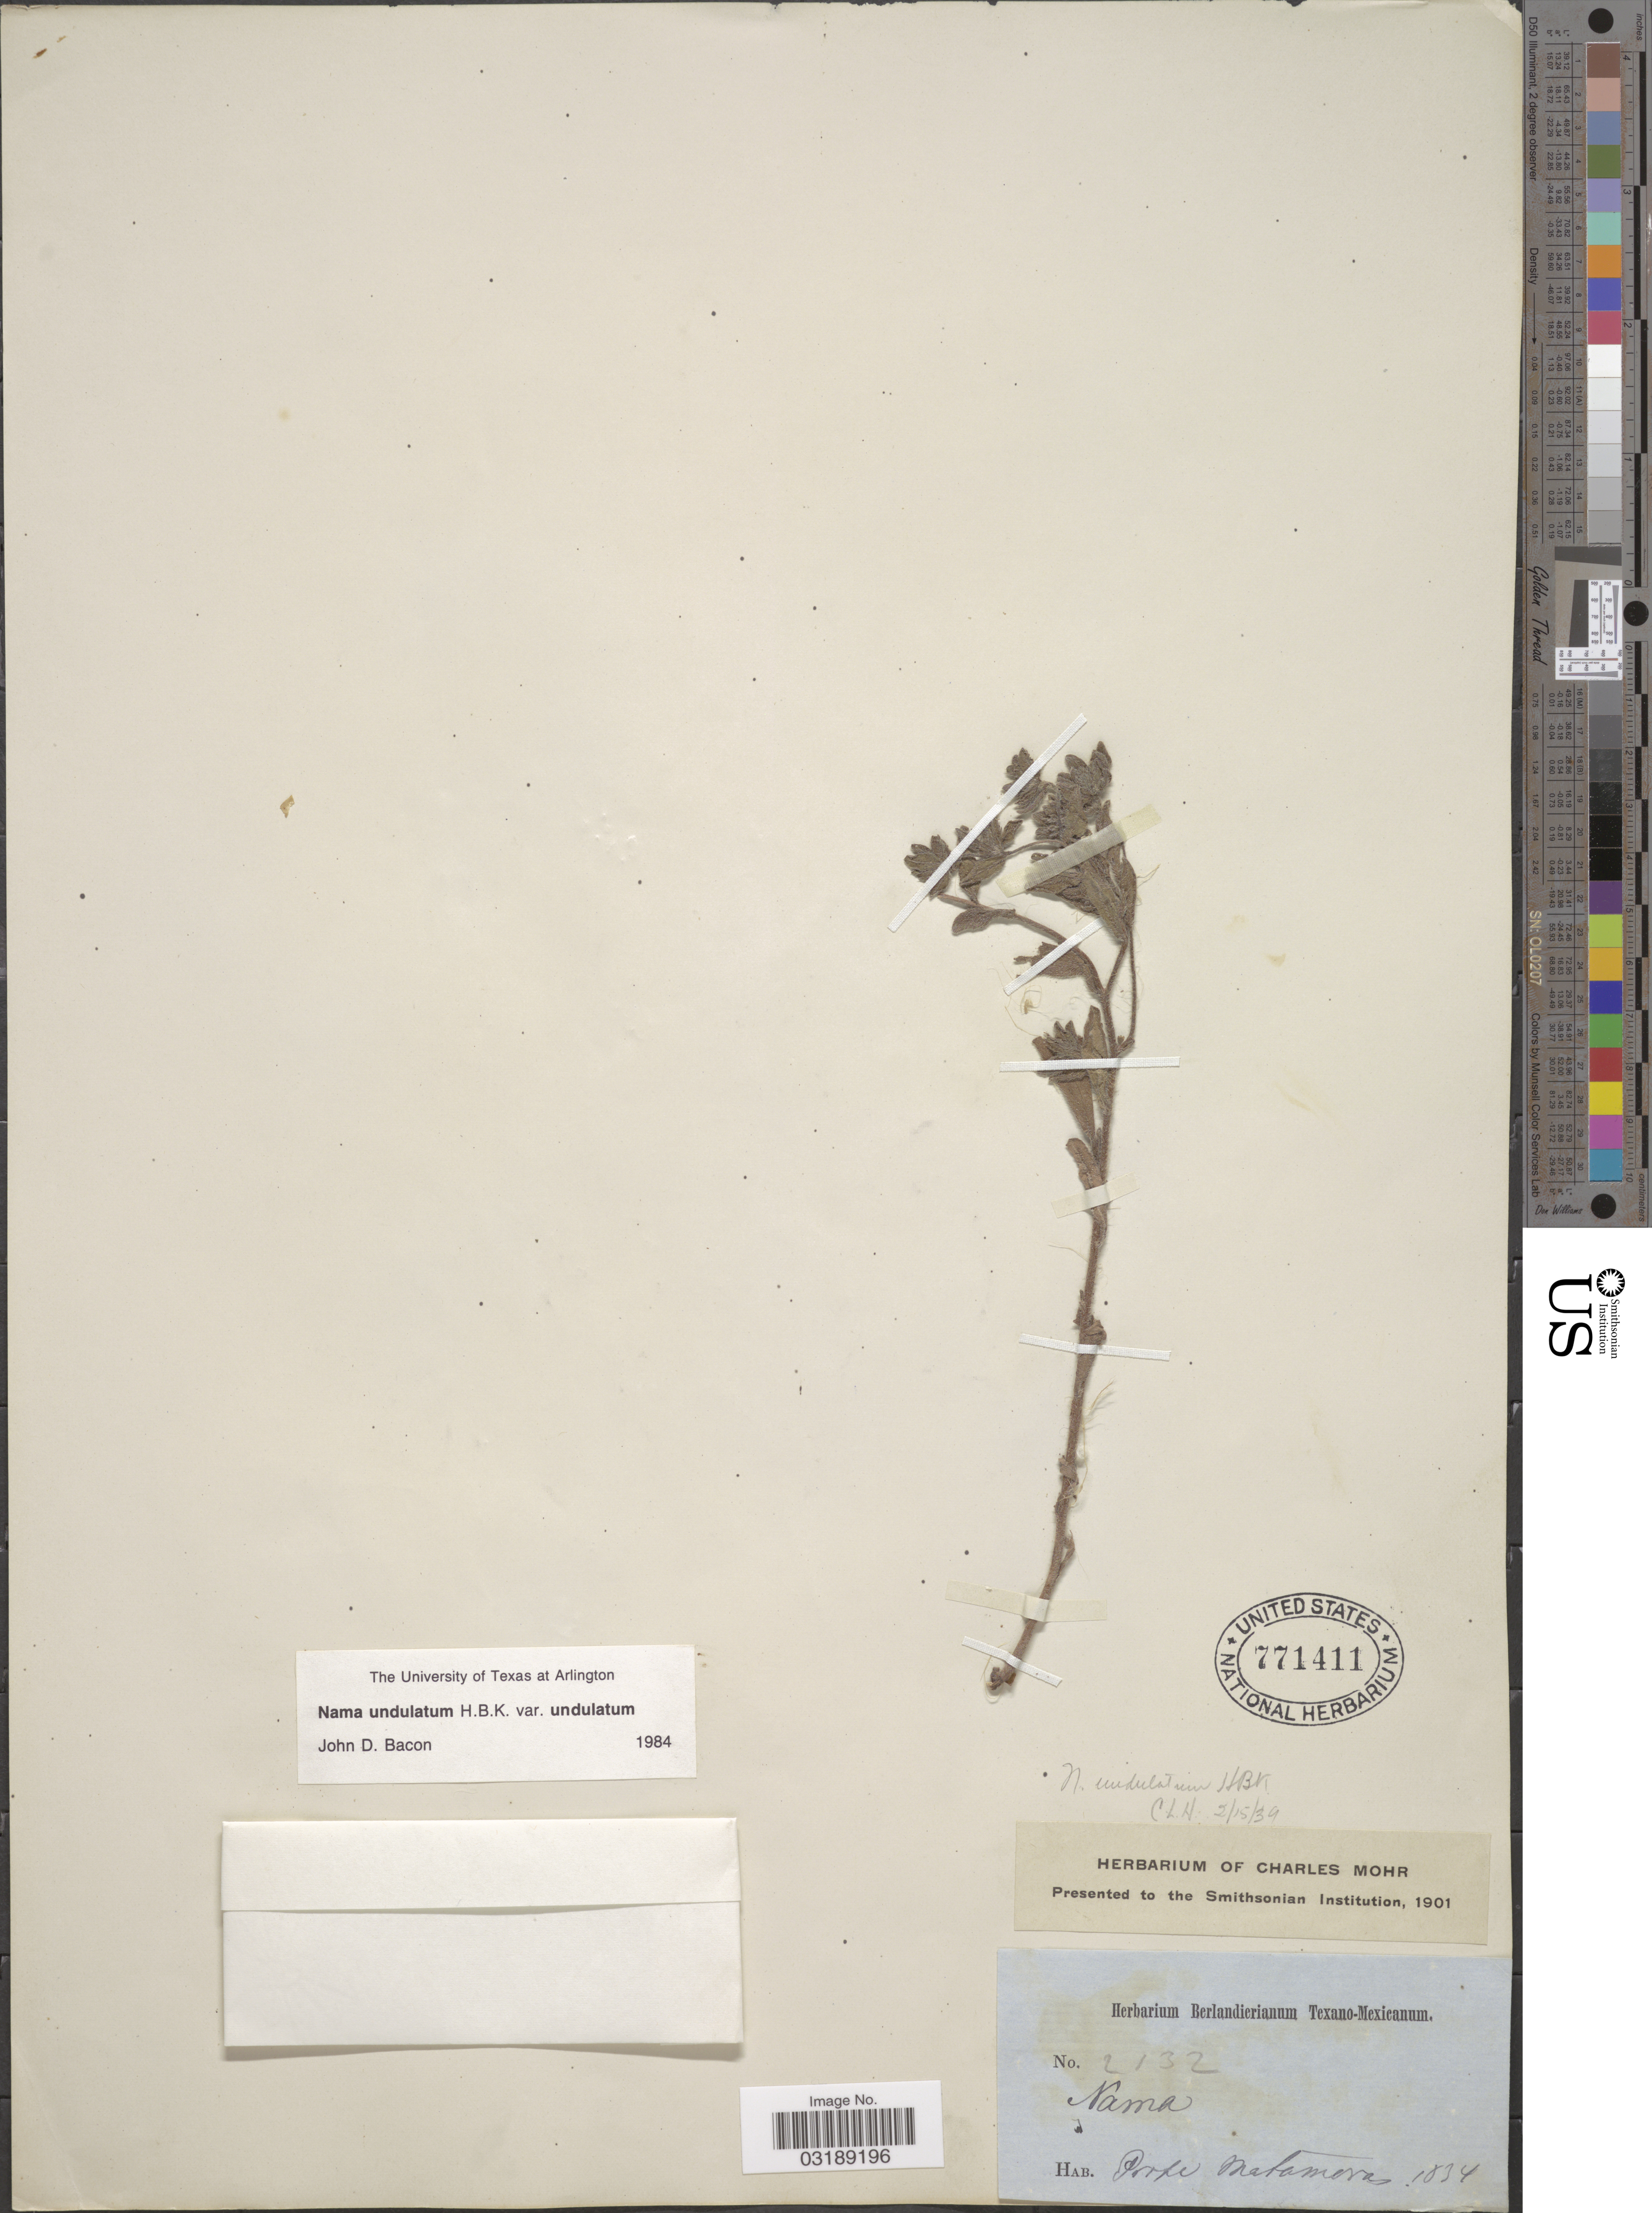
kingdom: Plantae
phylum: Tracheophyta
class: Magnoliopsida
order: Boraginales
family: Namaceae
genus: Nama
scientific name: Nama undulatum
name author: Kunth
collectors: ex Herb. Berlandierianum Texano-Mexicanum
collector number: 2132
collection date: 1834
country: United States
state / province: Texas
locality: Prope Matamoras.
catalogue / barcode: US 771411